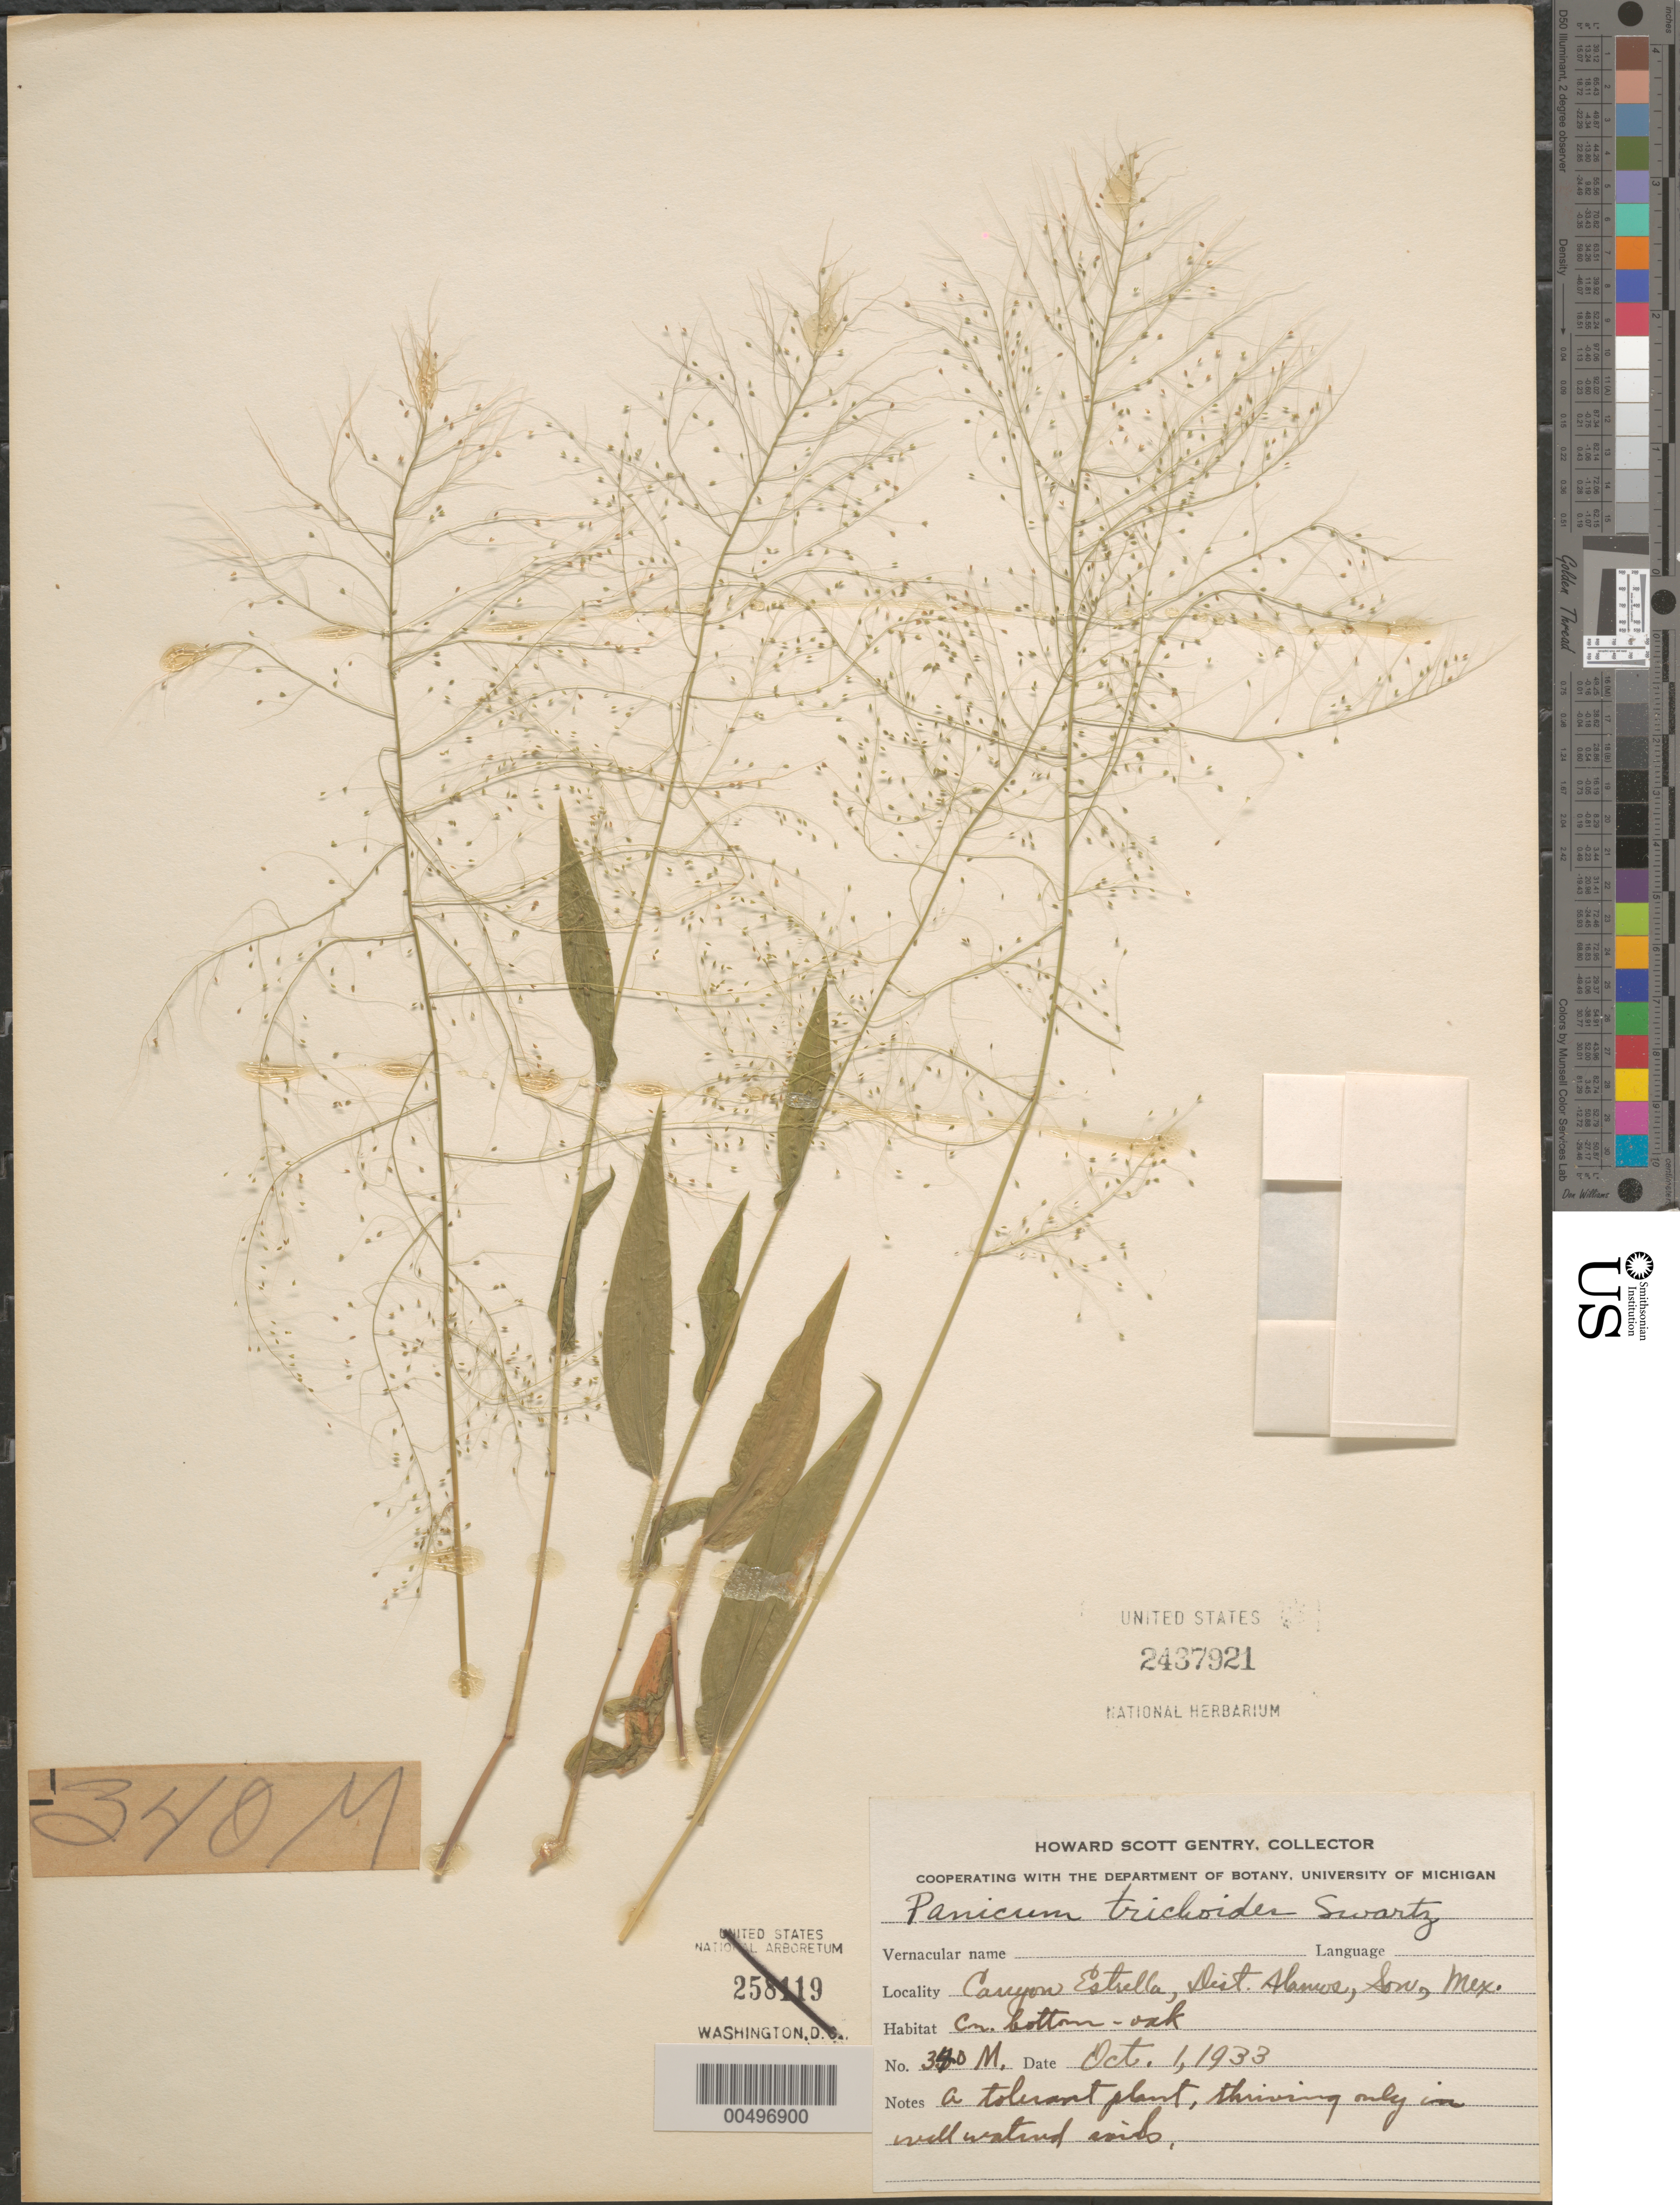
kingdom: Plantae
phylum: Tracheophyta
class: Liliopsida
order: Poales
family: Poaceae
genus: Panicum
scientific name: Panicum trichoides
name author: Sw.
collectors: H. S. Gentry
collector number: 340 M.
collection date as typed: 1 Oct 1933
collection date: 1933-10-01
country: Mexico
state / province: Sonora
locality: Canyon Estrella, Dist: Alamos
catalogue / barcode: US 2437921